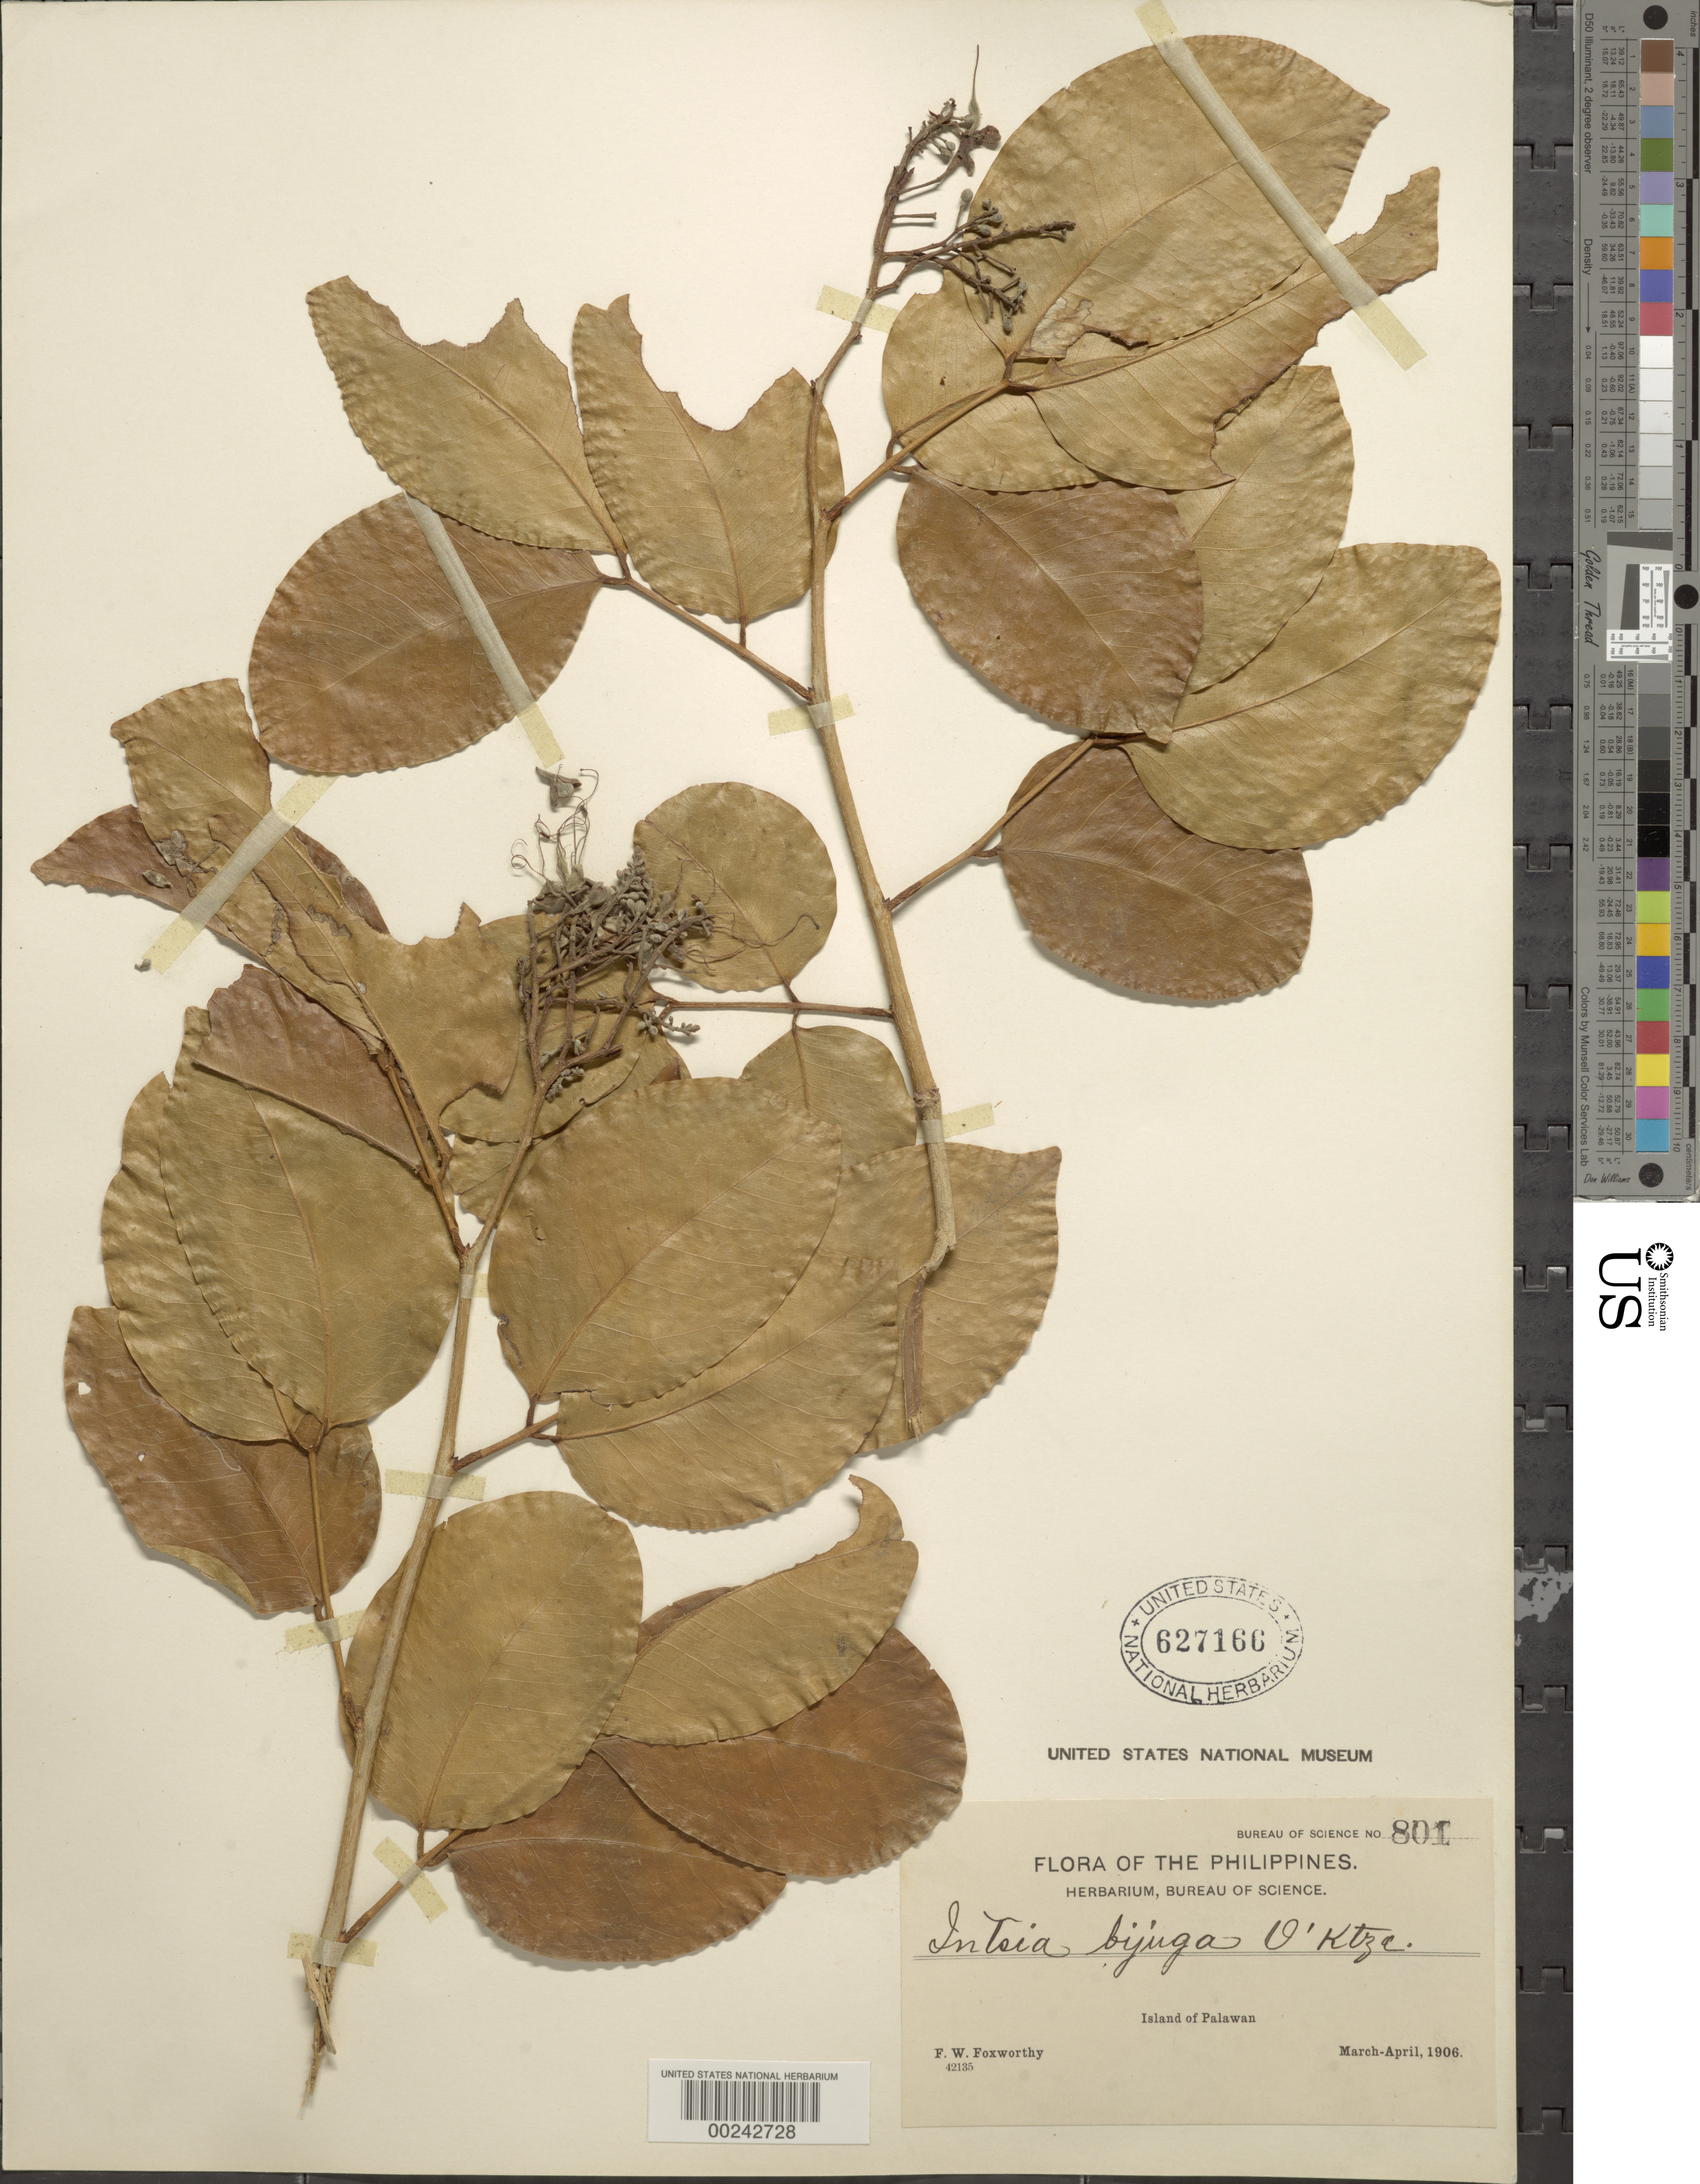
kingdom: Plantae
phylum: Tracheophyta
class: Magnoliopsida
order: Fabales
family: Fabaceae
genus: Intsia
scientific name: Intsia bijuga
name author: (Colebr.) Kuntze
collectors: F. W. Foxworthy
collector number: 801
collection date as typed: Mar 1906 to -- Apr 1906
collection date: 1906-03/1906-04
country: Philippines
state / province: Mimaropa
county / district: Palawan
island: Palawan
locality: Palawan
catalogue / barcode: US 627166